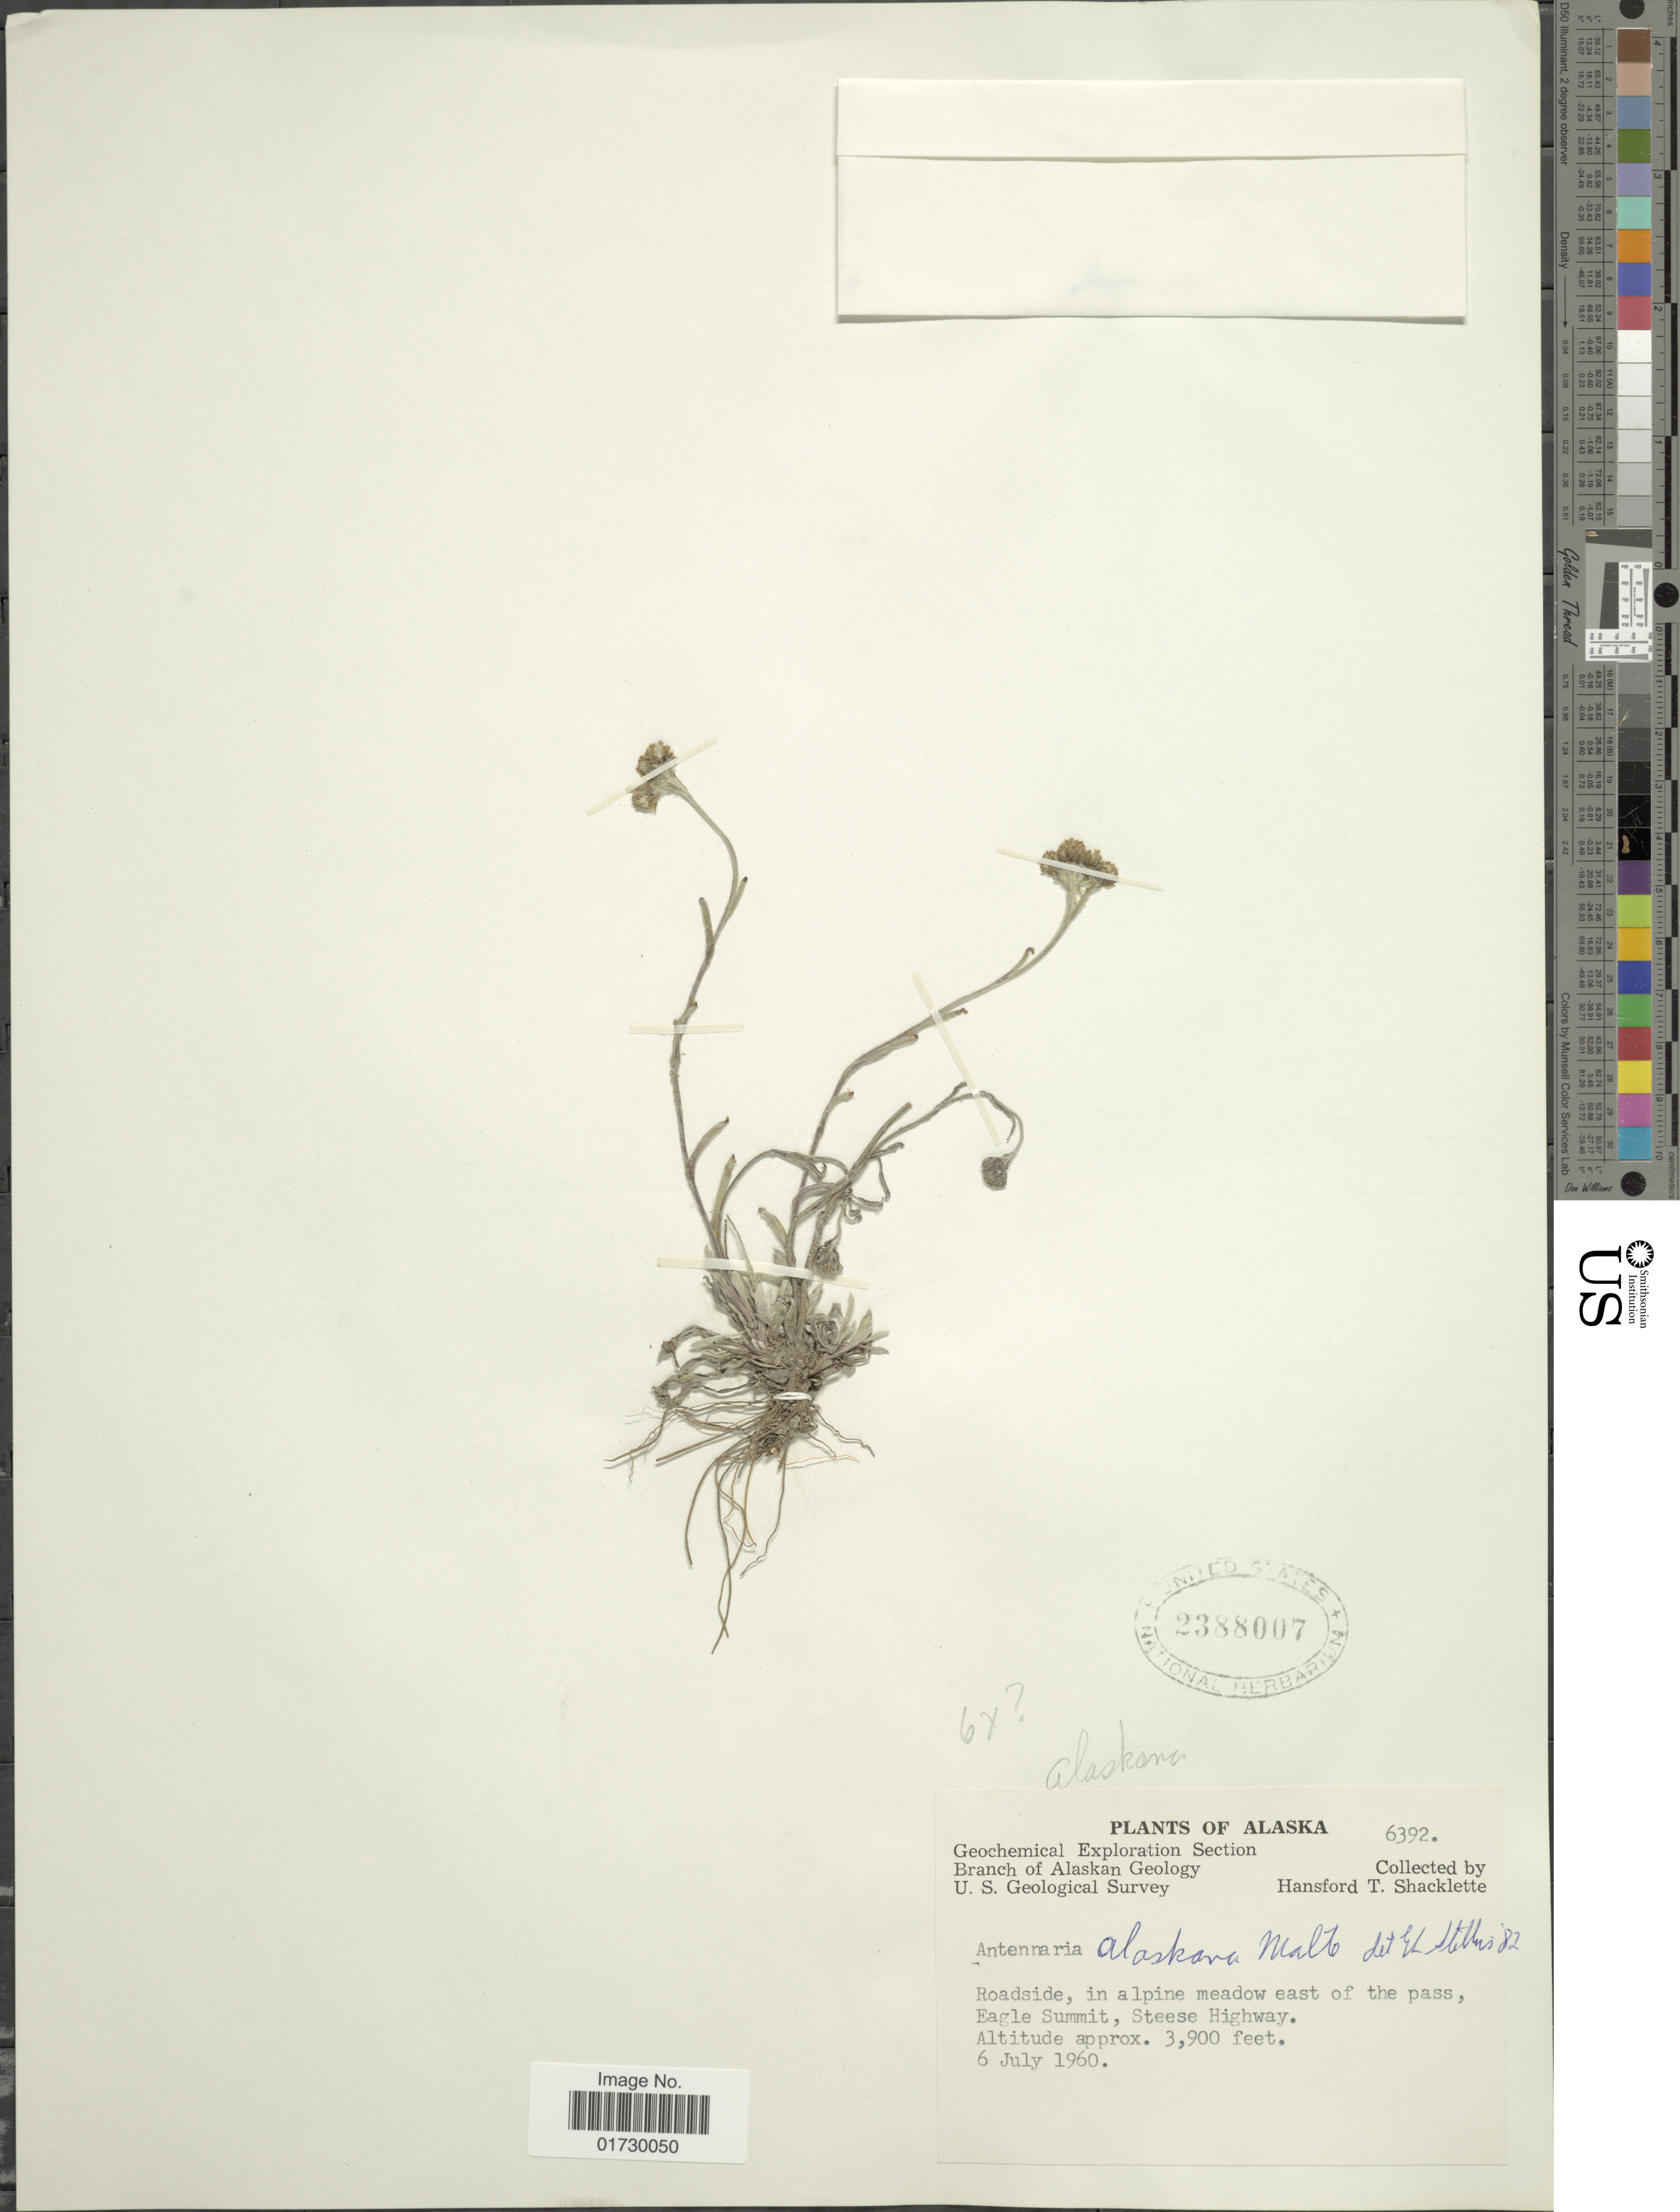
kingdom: Plantae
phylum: Tracheophyta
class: Magnoliopsida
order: Asterales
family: Asteraceae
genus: Antennaria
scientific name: Antennaria alaskana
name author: Malte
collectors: H. Shacklette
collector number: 6392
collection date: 1960-07-06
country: United States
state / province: Alaska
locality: Roadside, in alpine meadow east of the pass, Eagle Summit, Steese Highway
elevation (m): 1189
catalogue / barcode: US 2388007